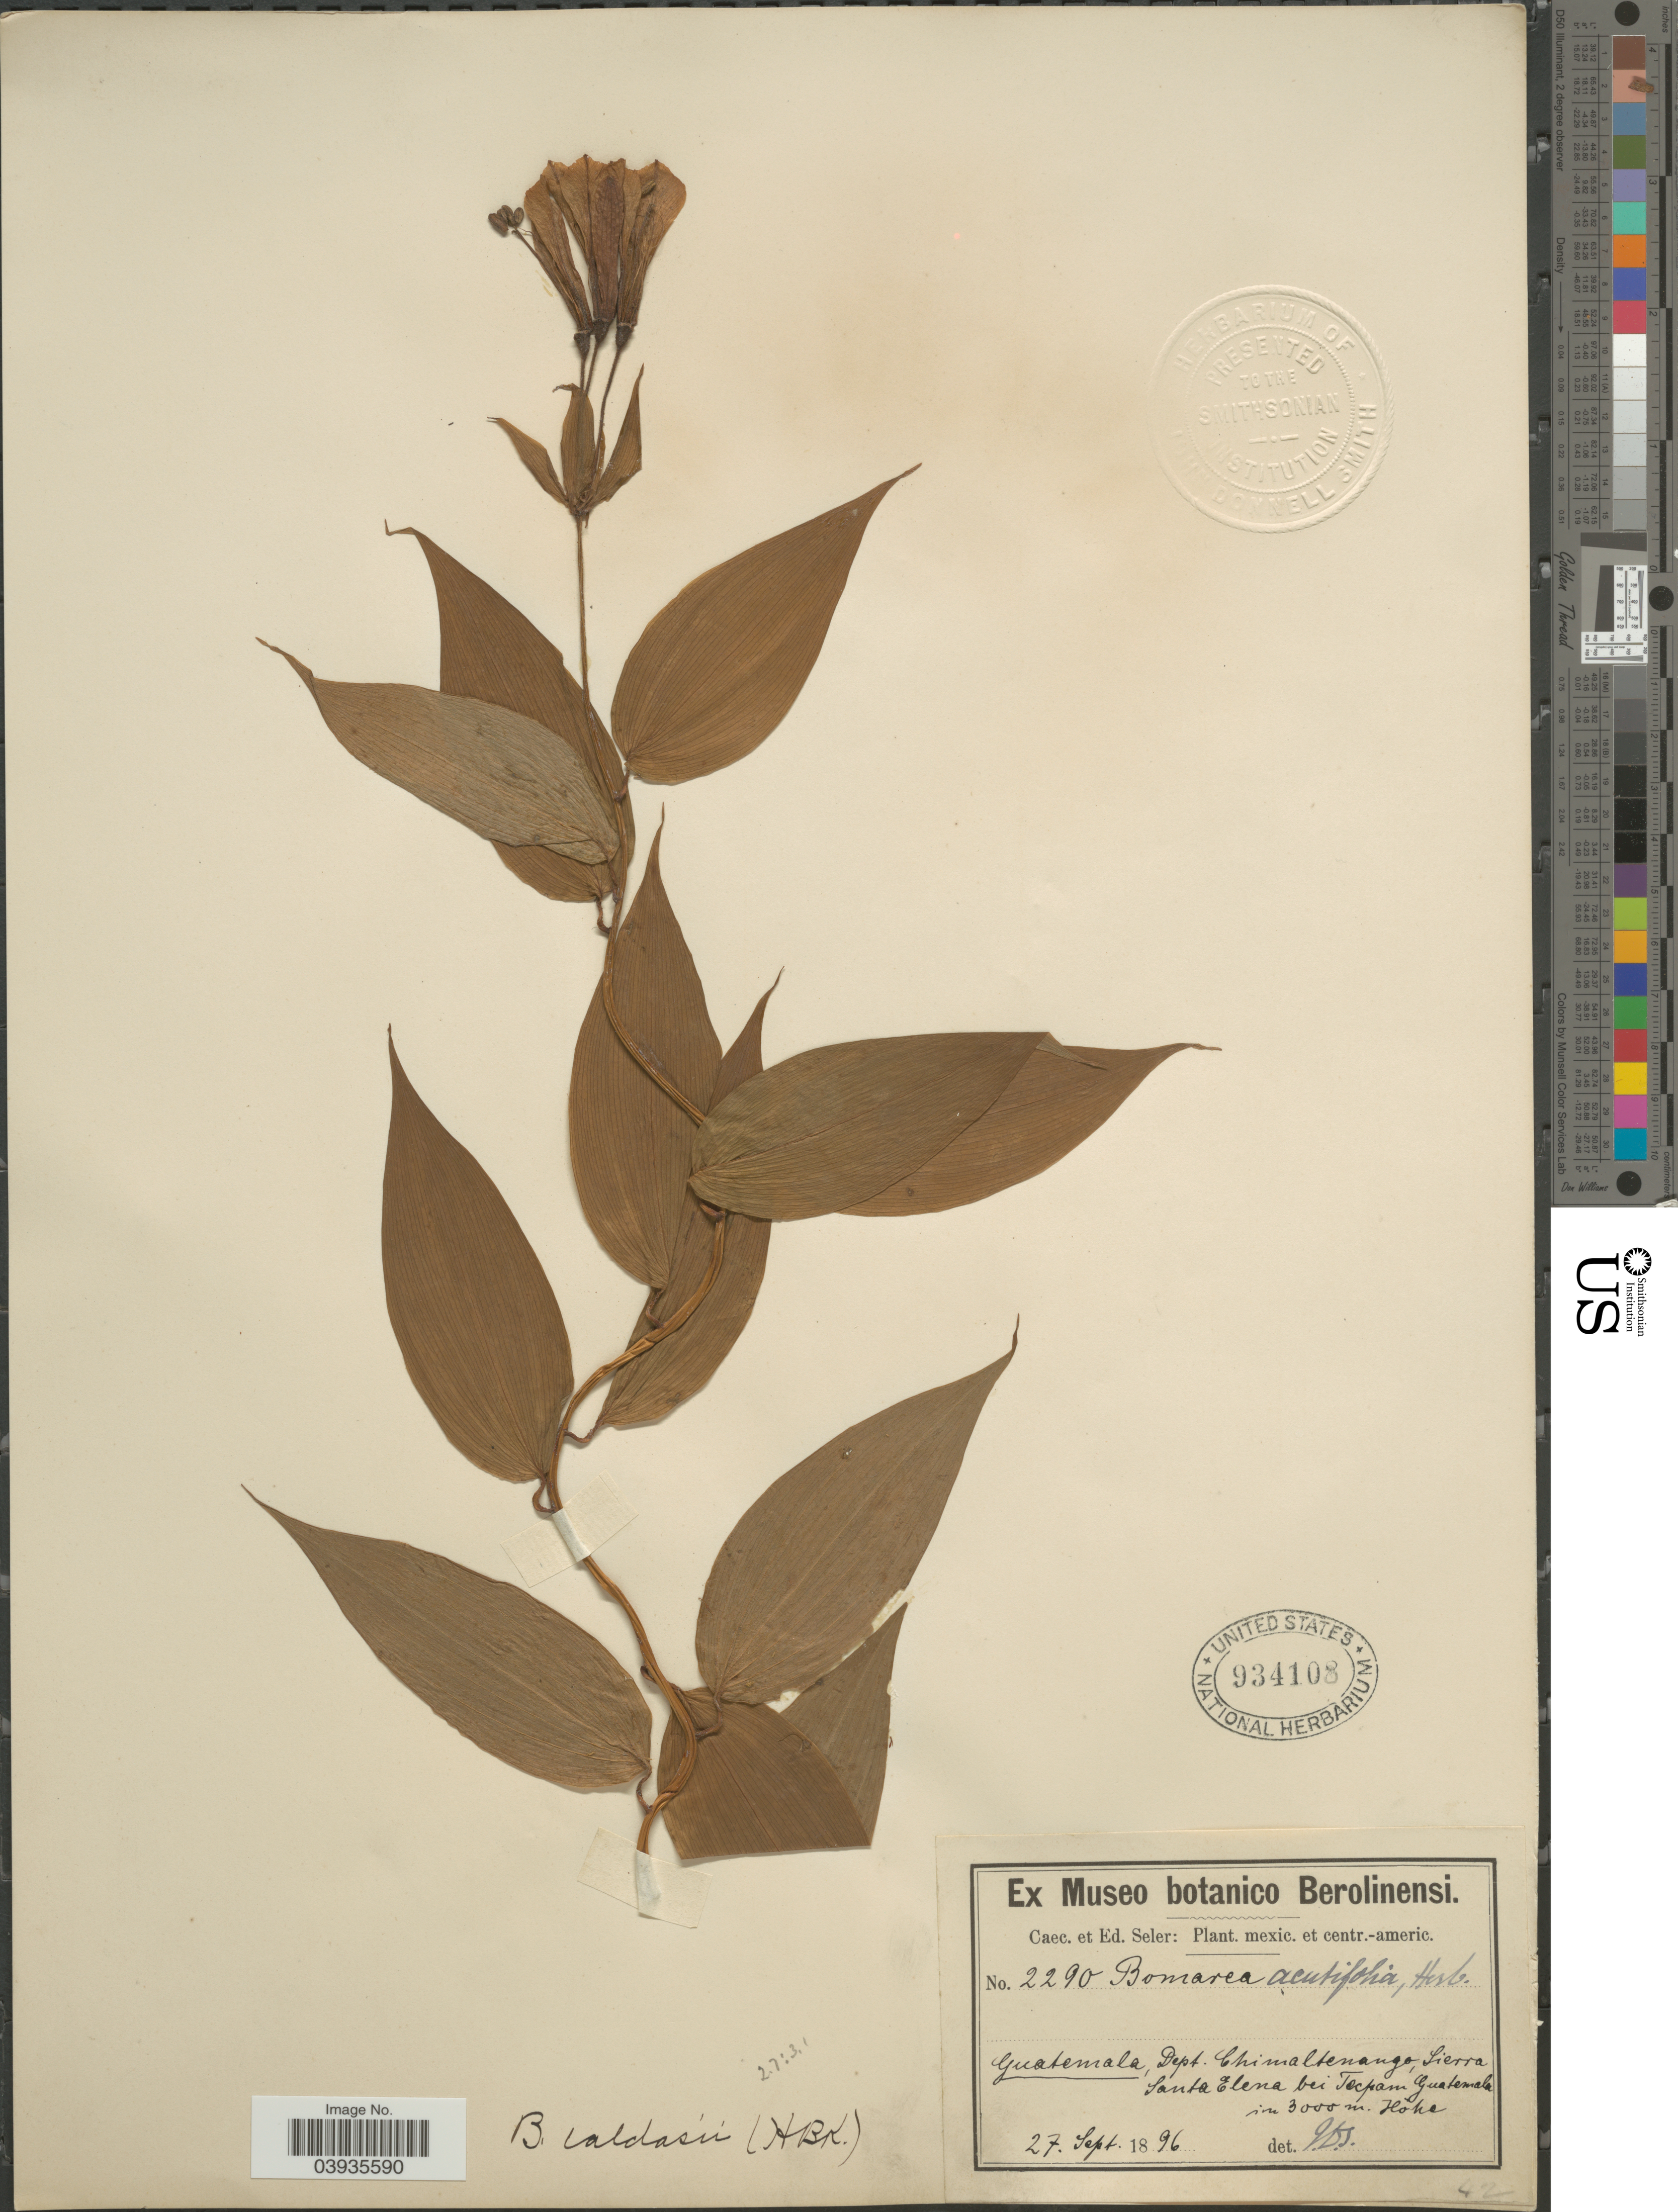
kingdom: Plantae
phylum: Tracheophyta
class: Liliopsida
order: Liliales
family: Alstroemeriaceae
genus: Bomarea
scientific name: Bomarea caldasii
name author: (Kunth) Asch. & Graebener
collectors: C. Seler & E. G. Seler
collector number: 2290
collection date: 1896-09-27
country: Guatemala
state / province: Chimaltenango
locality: Dept. Chimaltenango, Sierra Santa Elena bei Tecpan Guatemala.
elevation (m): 3000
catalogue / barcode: US 934108